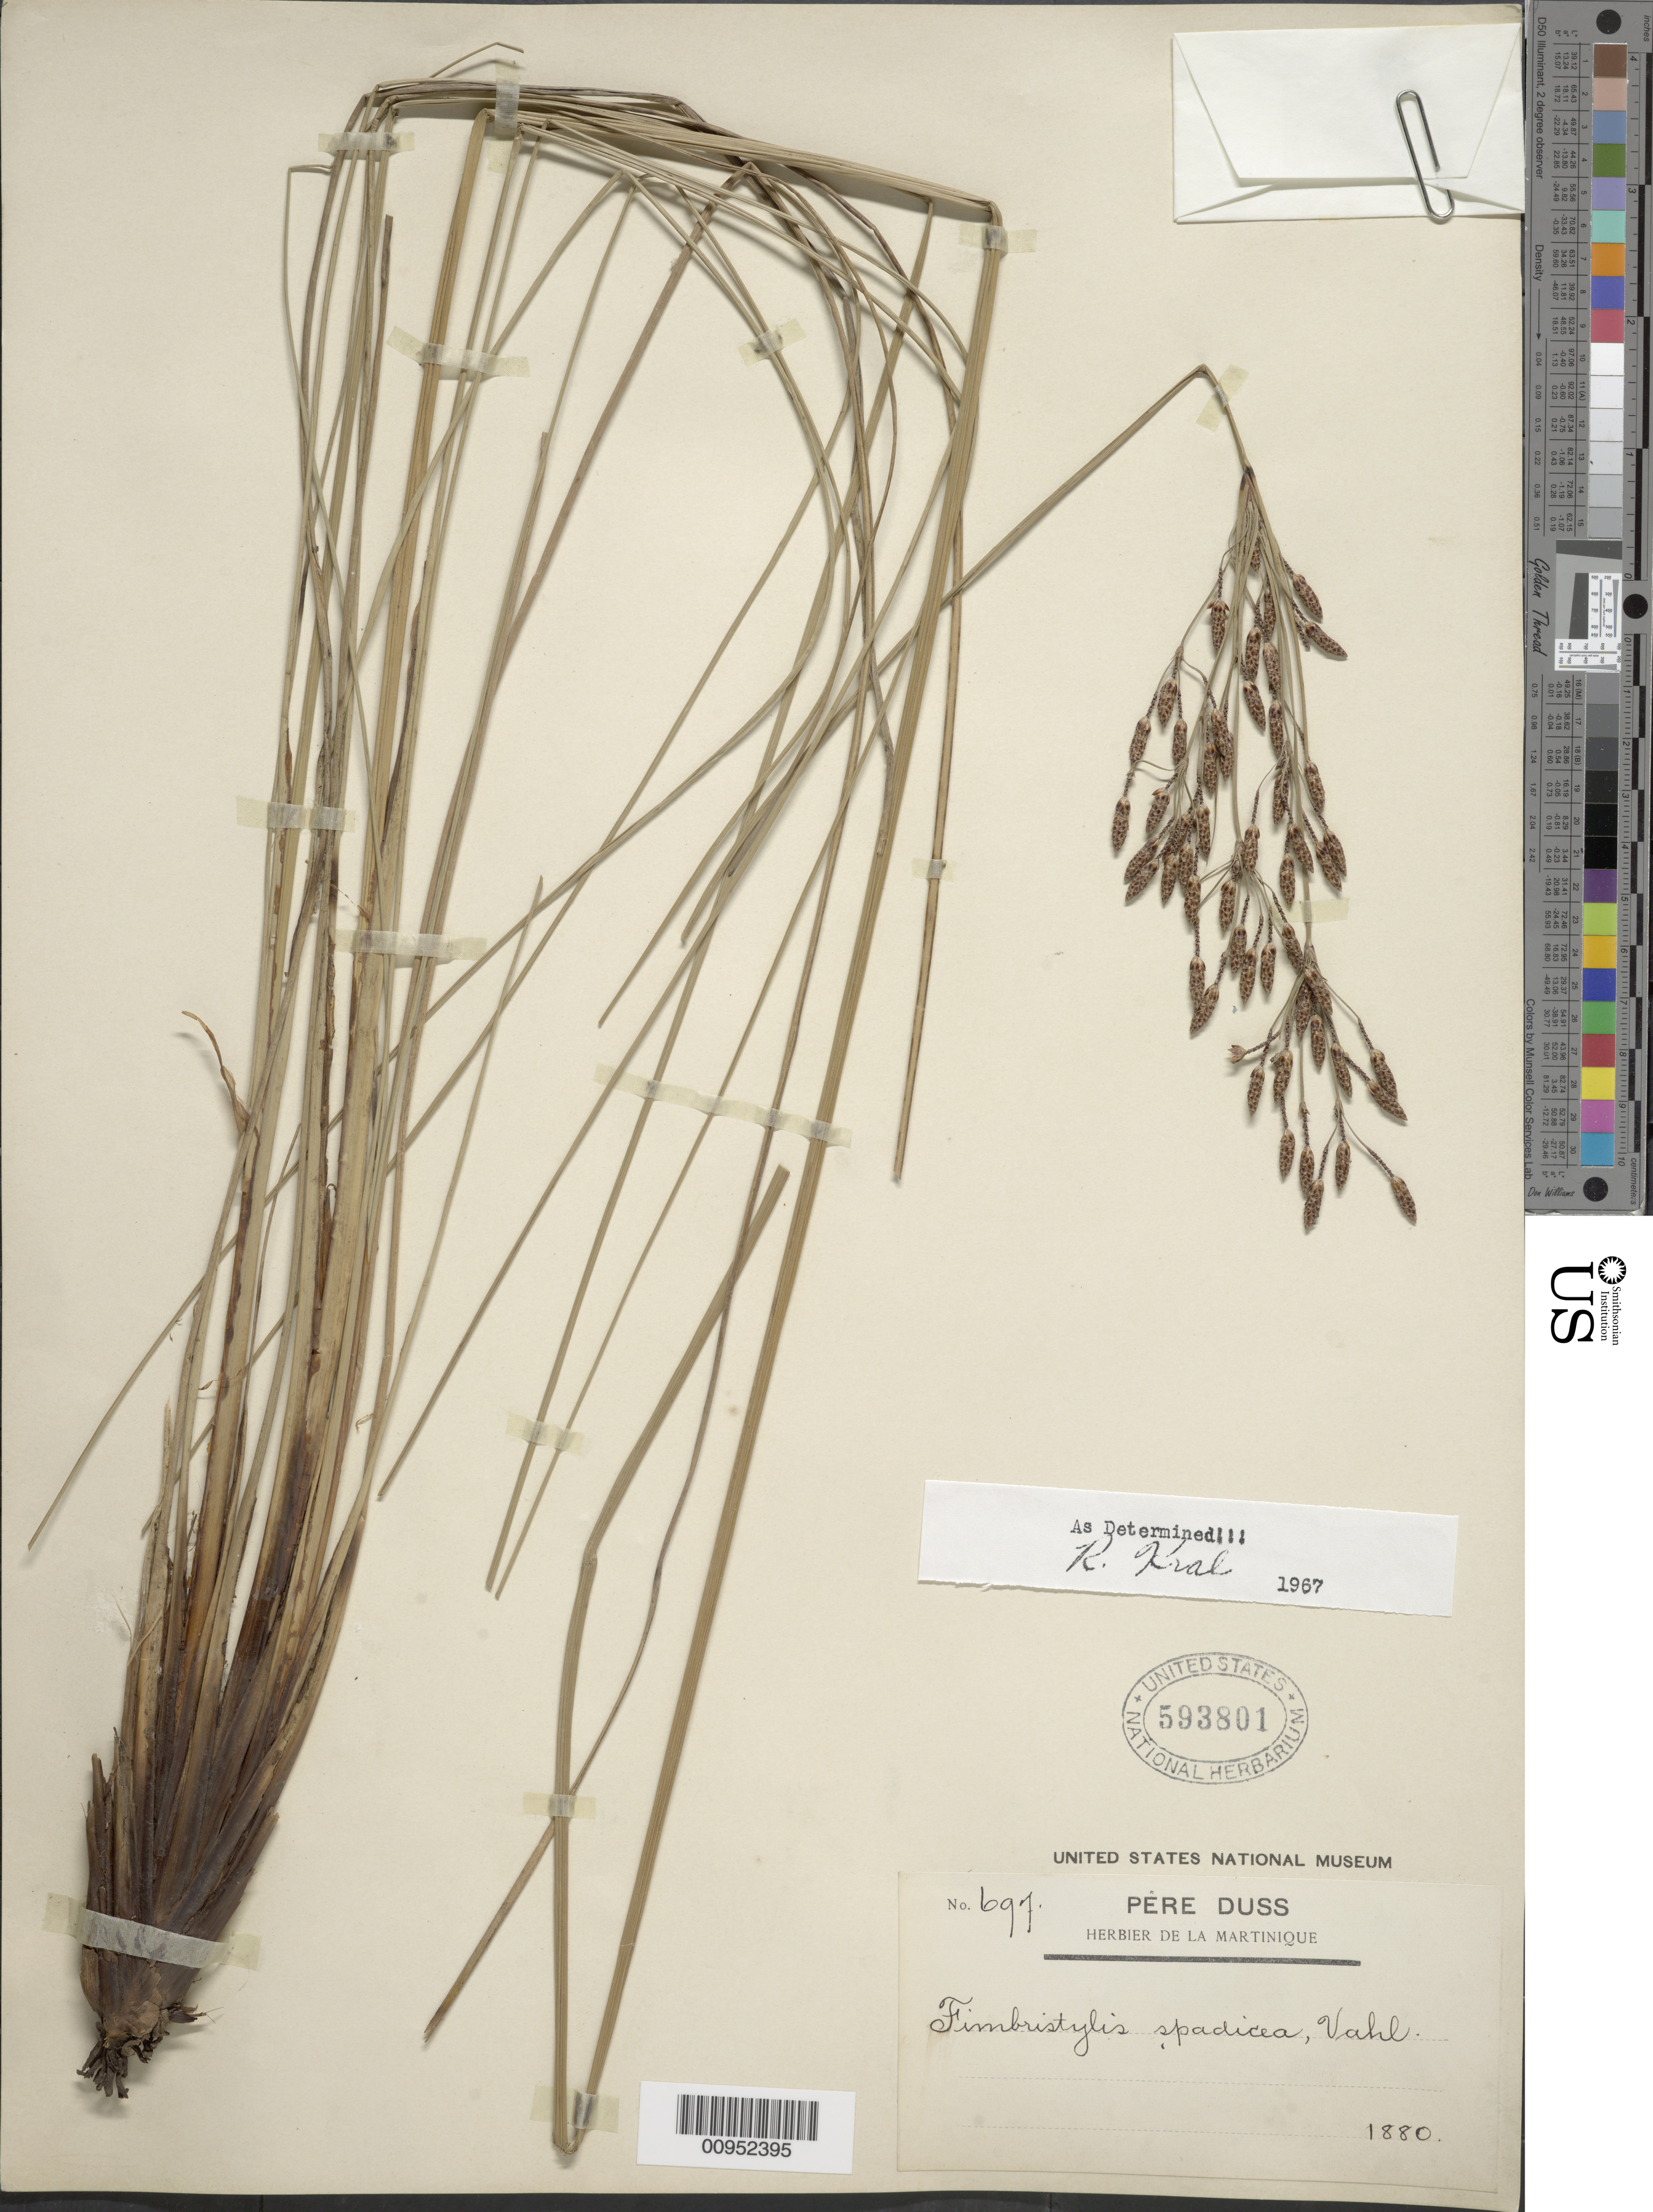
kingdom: Plantae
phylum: Tracheophyta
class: Liliopsida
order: Poales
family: Cyperaceae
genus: Fimbristylis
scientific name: Fimbristylis spadicea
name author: (L.) Vahl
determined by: Kral, Robert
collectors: Père Duss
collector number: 697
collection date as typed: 1880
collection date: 1880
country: Martinique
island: Martinique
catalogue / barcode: US 593801